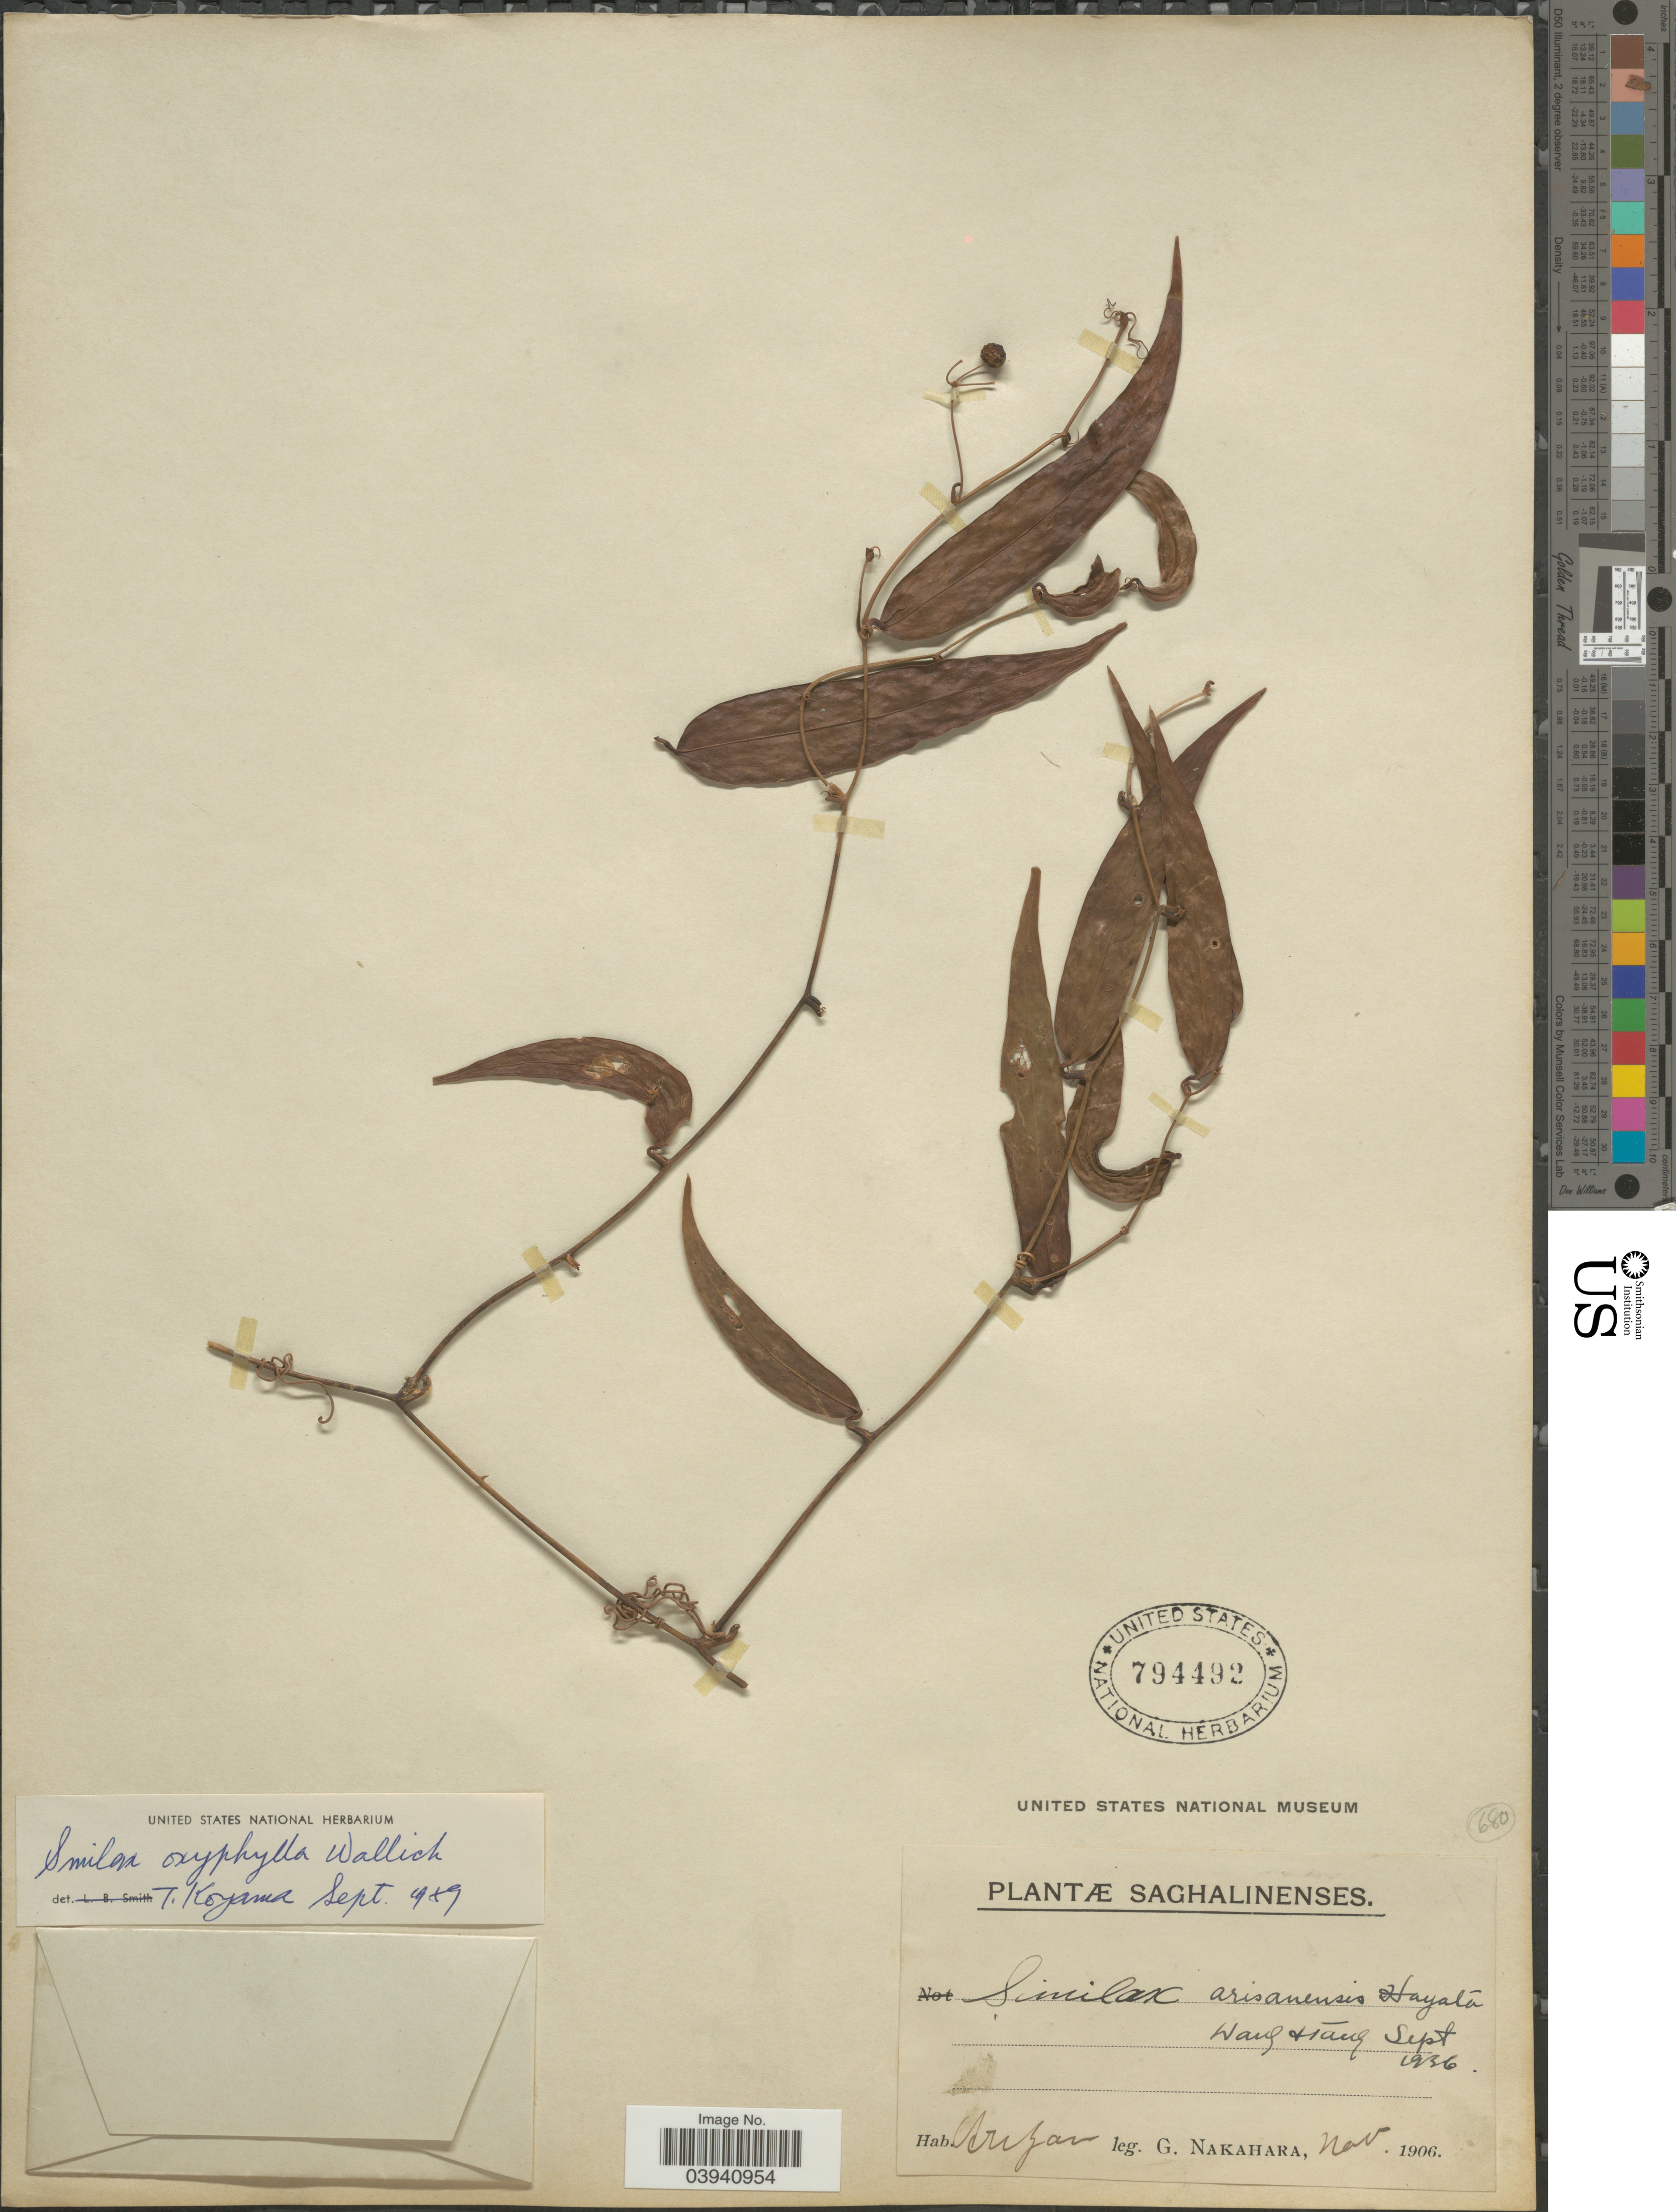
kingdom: Plantae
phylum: Tracheophyta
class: Liliopsida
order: Liliales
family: Smilacaceae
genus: Smilax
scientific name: Smilax oxyphylla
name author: Wall. ex Kunth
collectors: G. Nakahara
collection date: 1906-11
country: Taiwan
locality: Saghalinenses. Arizan.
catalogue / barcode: US 794492